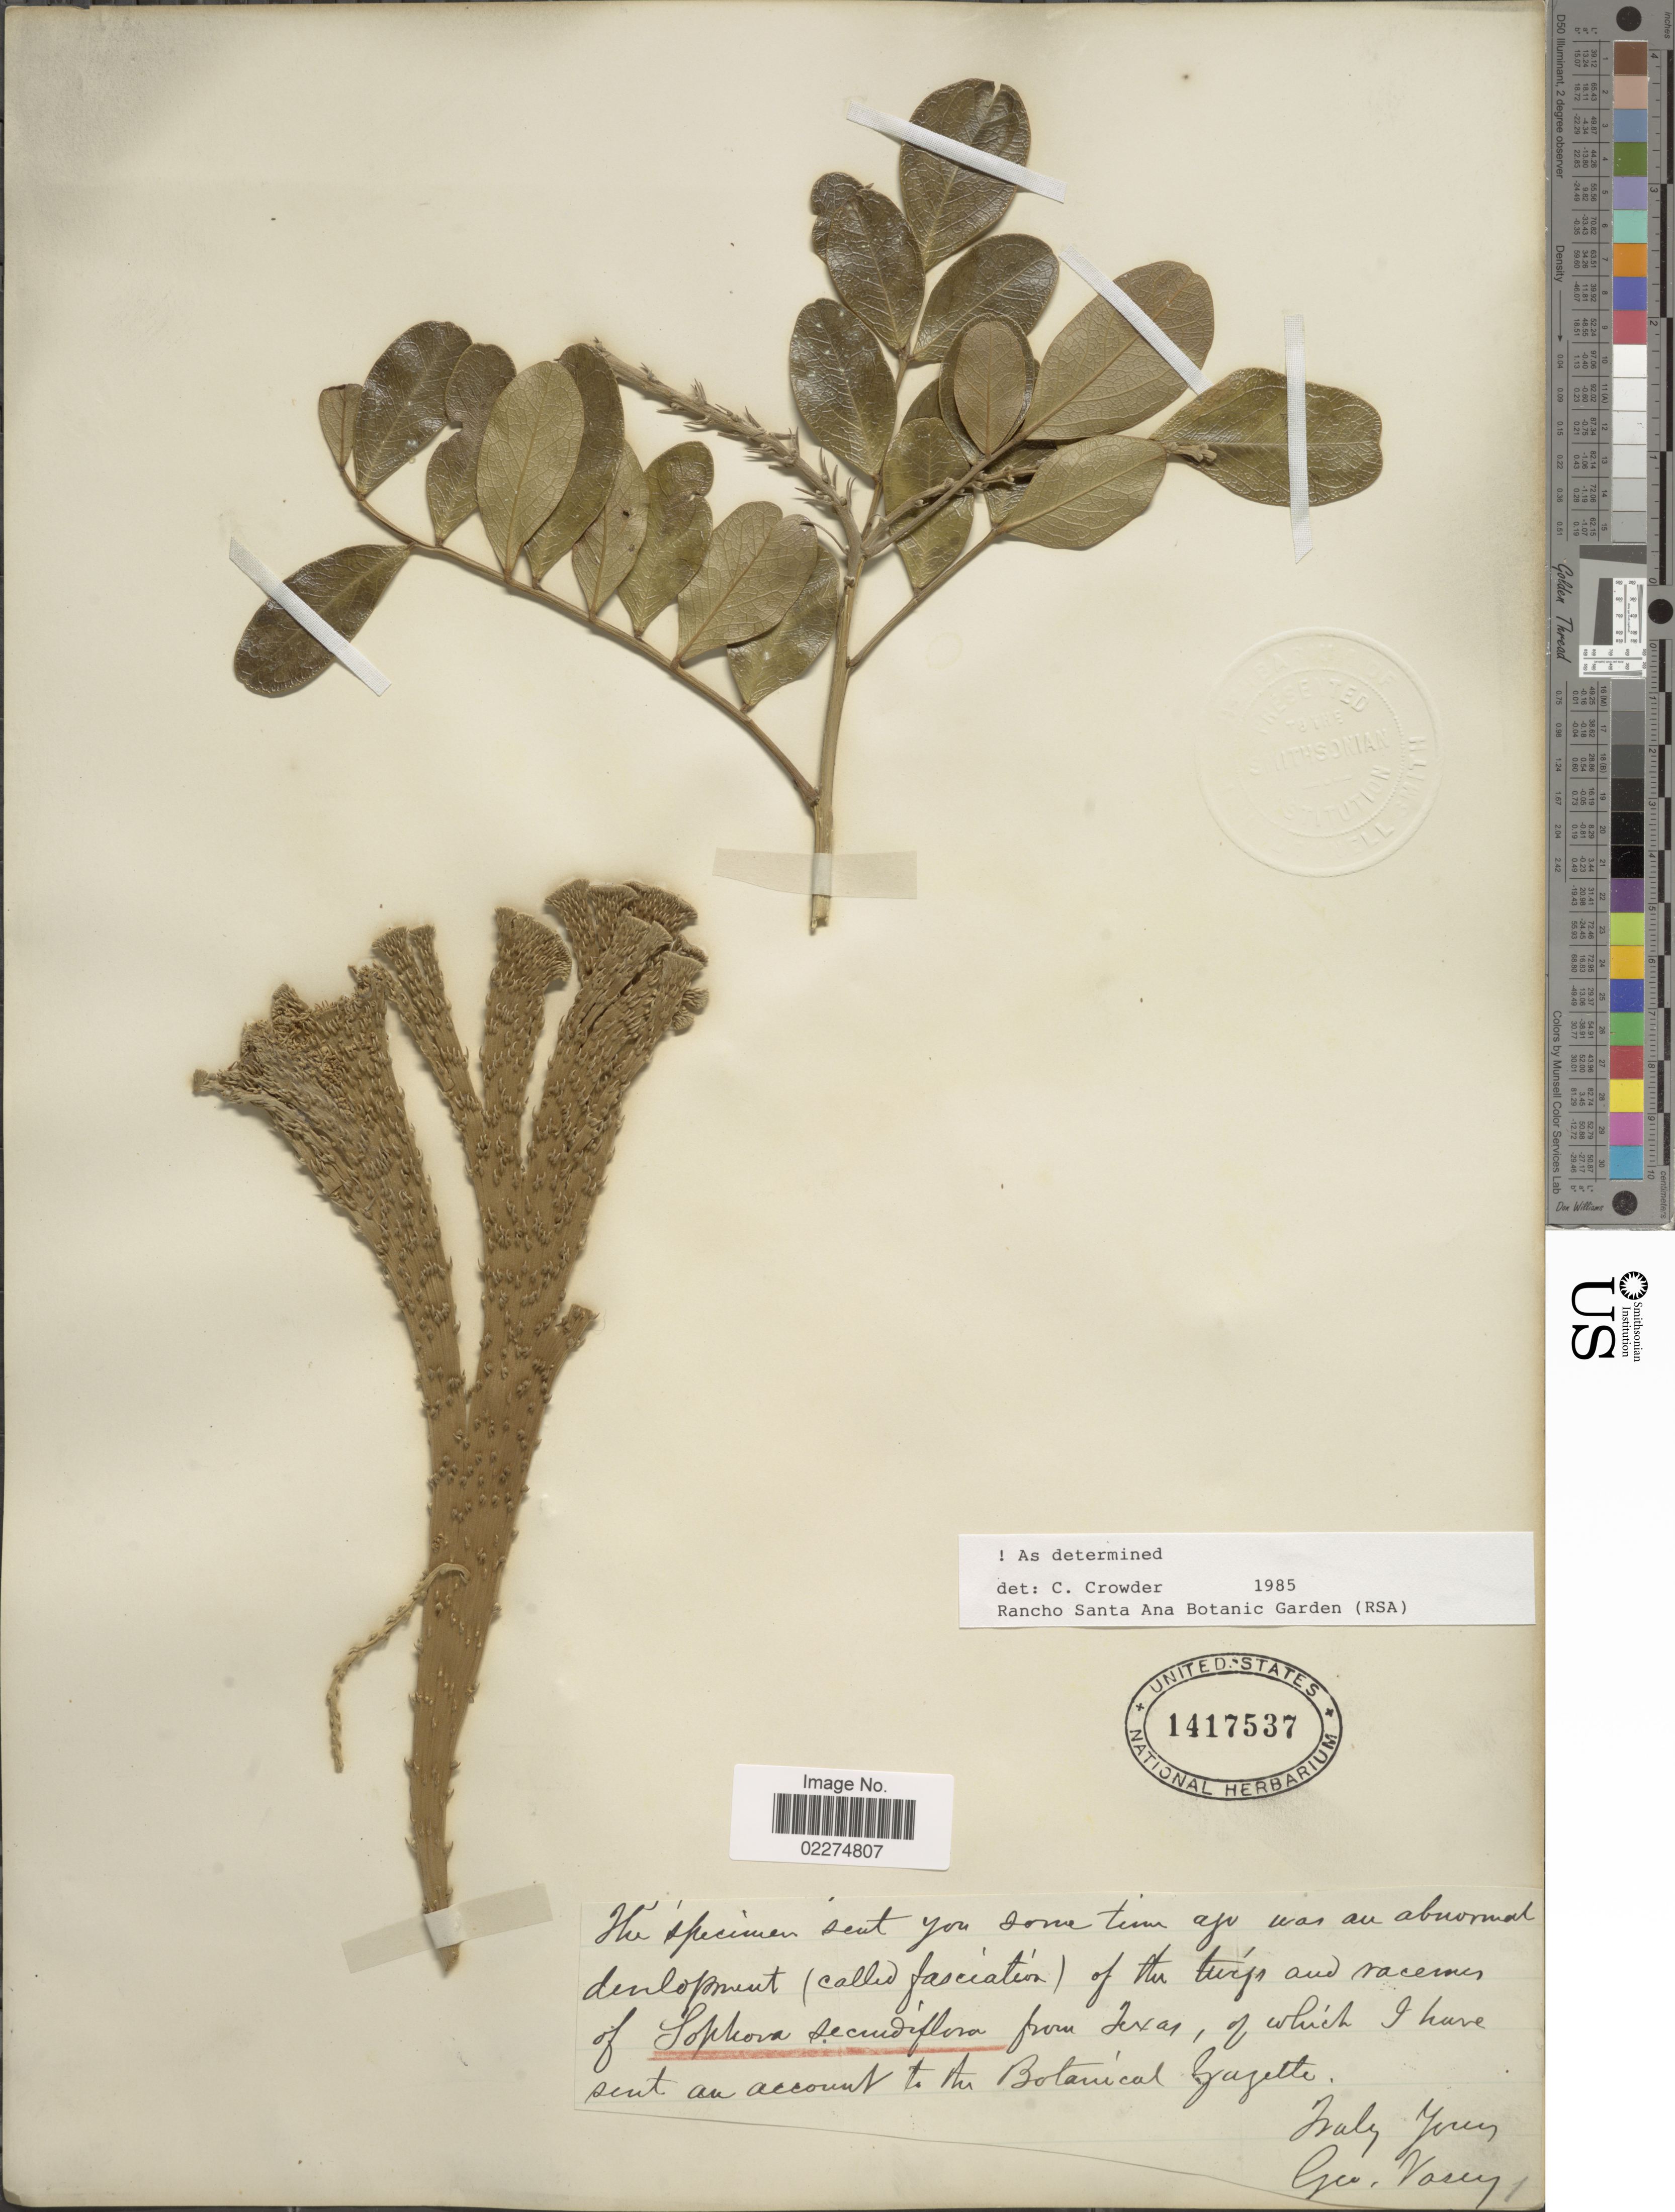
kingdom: Plantae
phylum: Tracheophyta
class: Magnoliopsida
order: Fabales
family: Fabaceae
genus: Dermatophyllum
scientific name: Dermatophyllum secundiflorum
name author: (Ortega) Gandhi & Reveal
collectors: G. Vasey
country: United States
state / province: Texas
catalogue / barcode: US 1417537